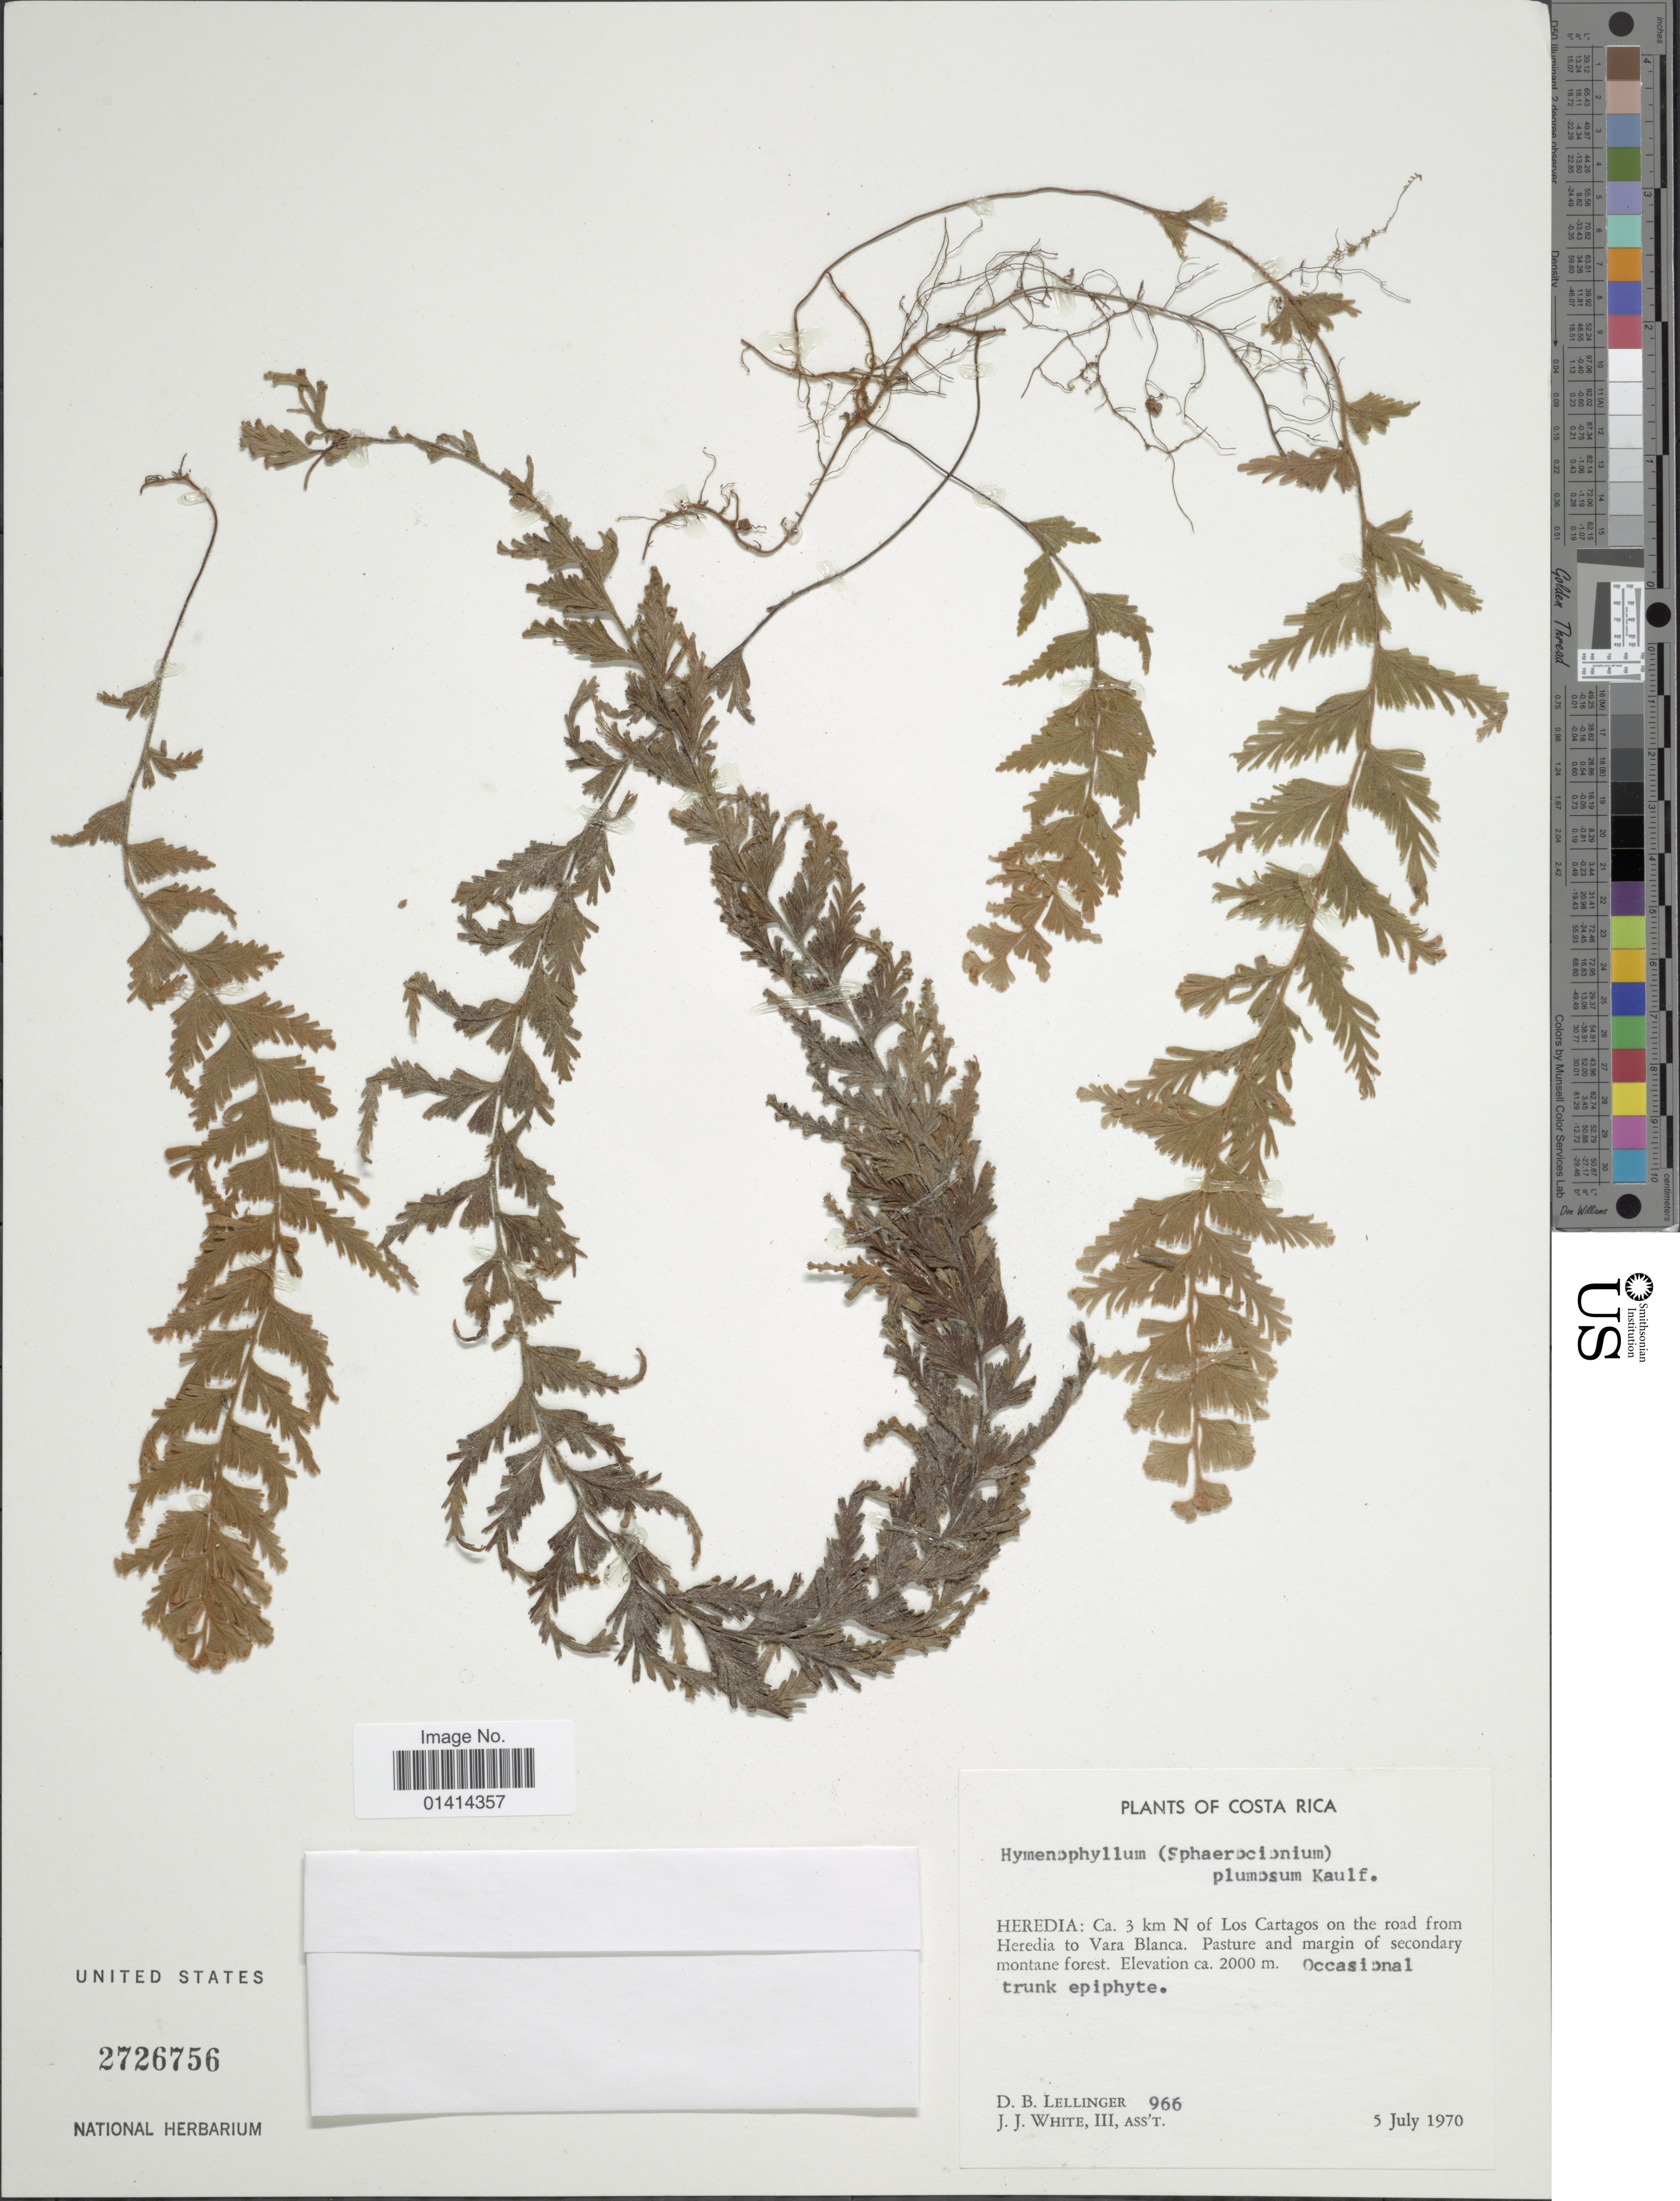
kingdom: Plantae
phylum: Tracheophyta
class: Polypodiopsida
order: Hymenophyllales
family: Hymenophyllaceae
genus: Hymenophyllum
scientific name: Hymenophyllum plumosum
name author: Kaulf.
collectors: D. B. Lellinger & J. J. White III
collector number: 966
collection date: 1970-07-05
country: Costa Rica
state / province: Heredia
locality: Ca. 3 km N of Los Cartagos on the road from heredia to Vara Blanca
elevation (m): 2000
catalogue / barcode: US 2726756